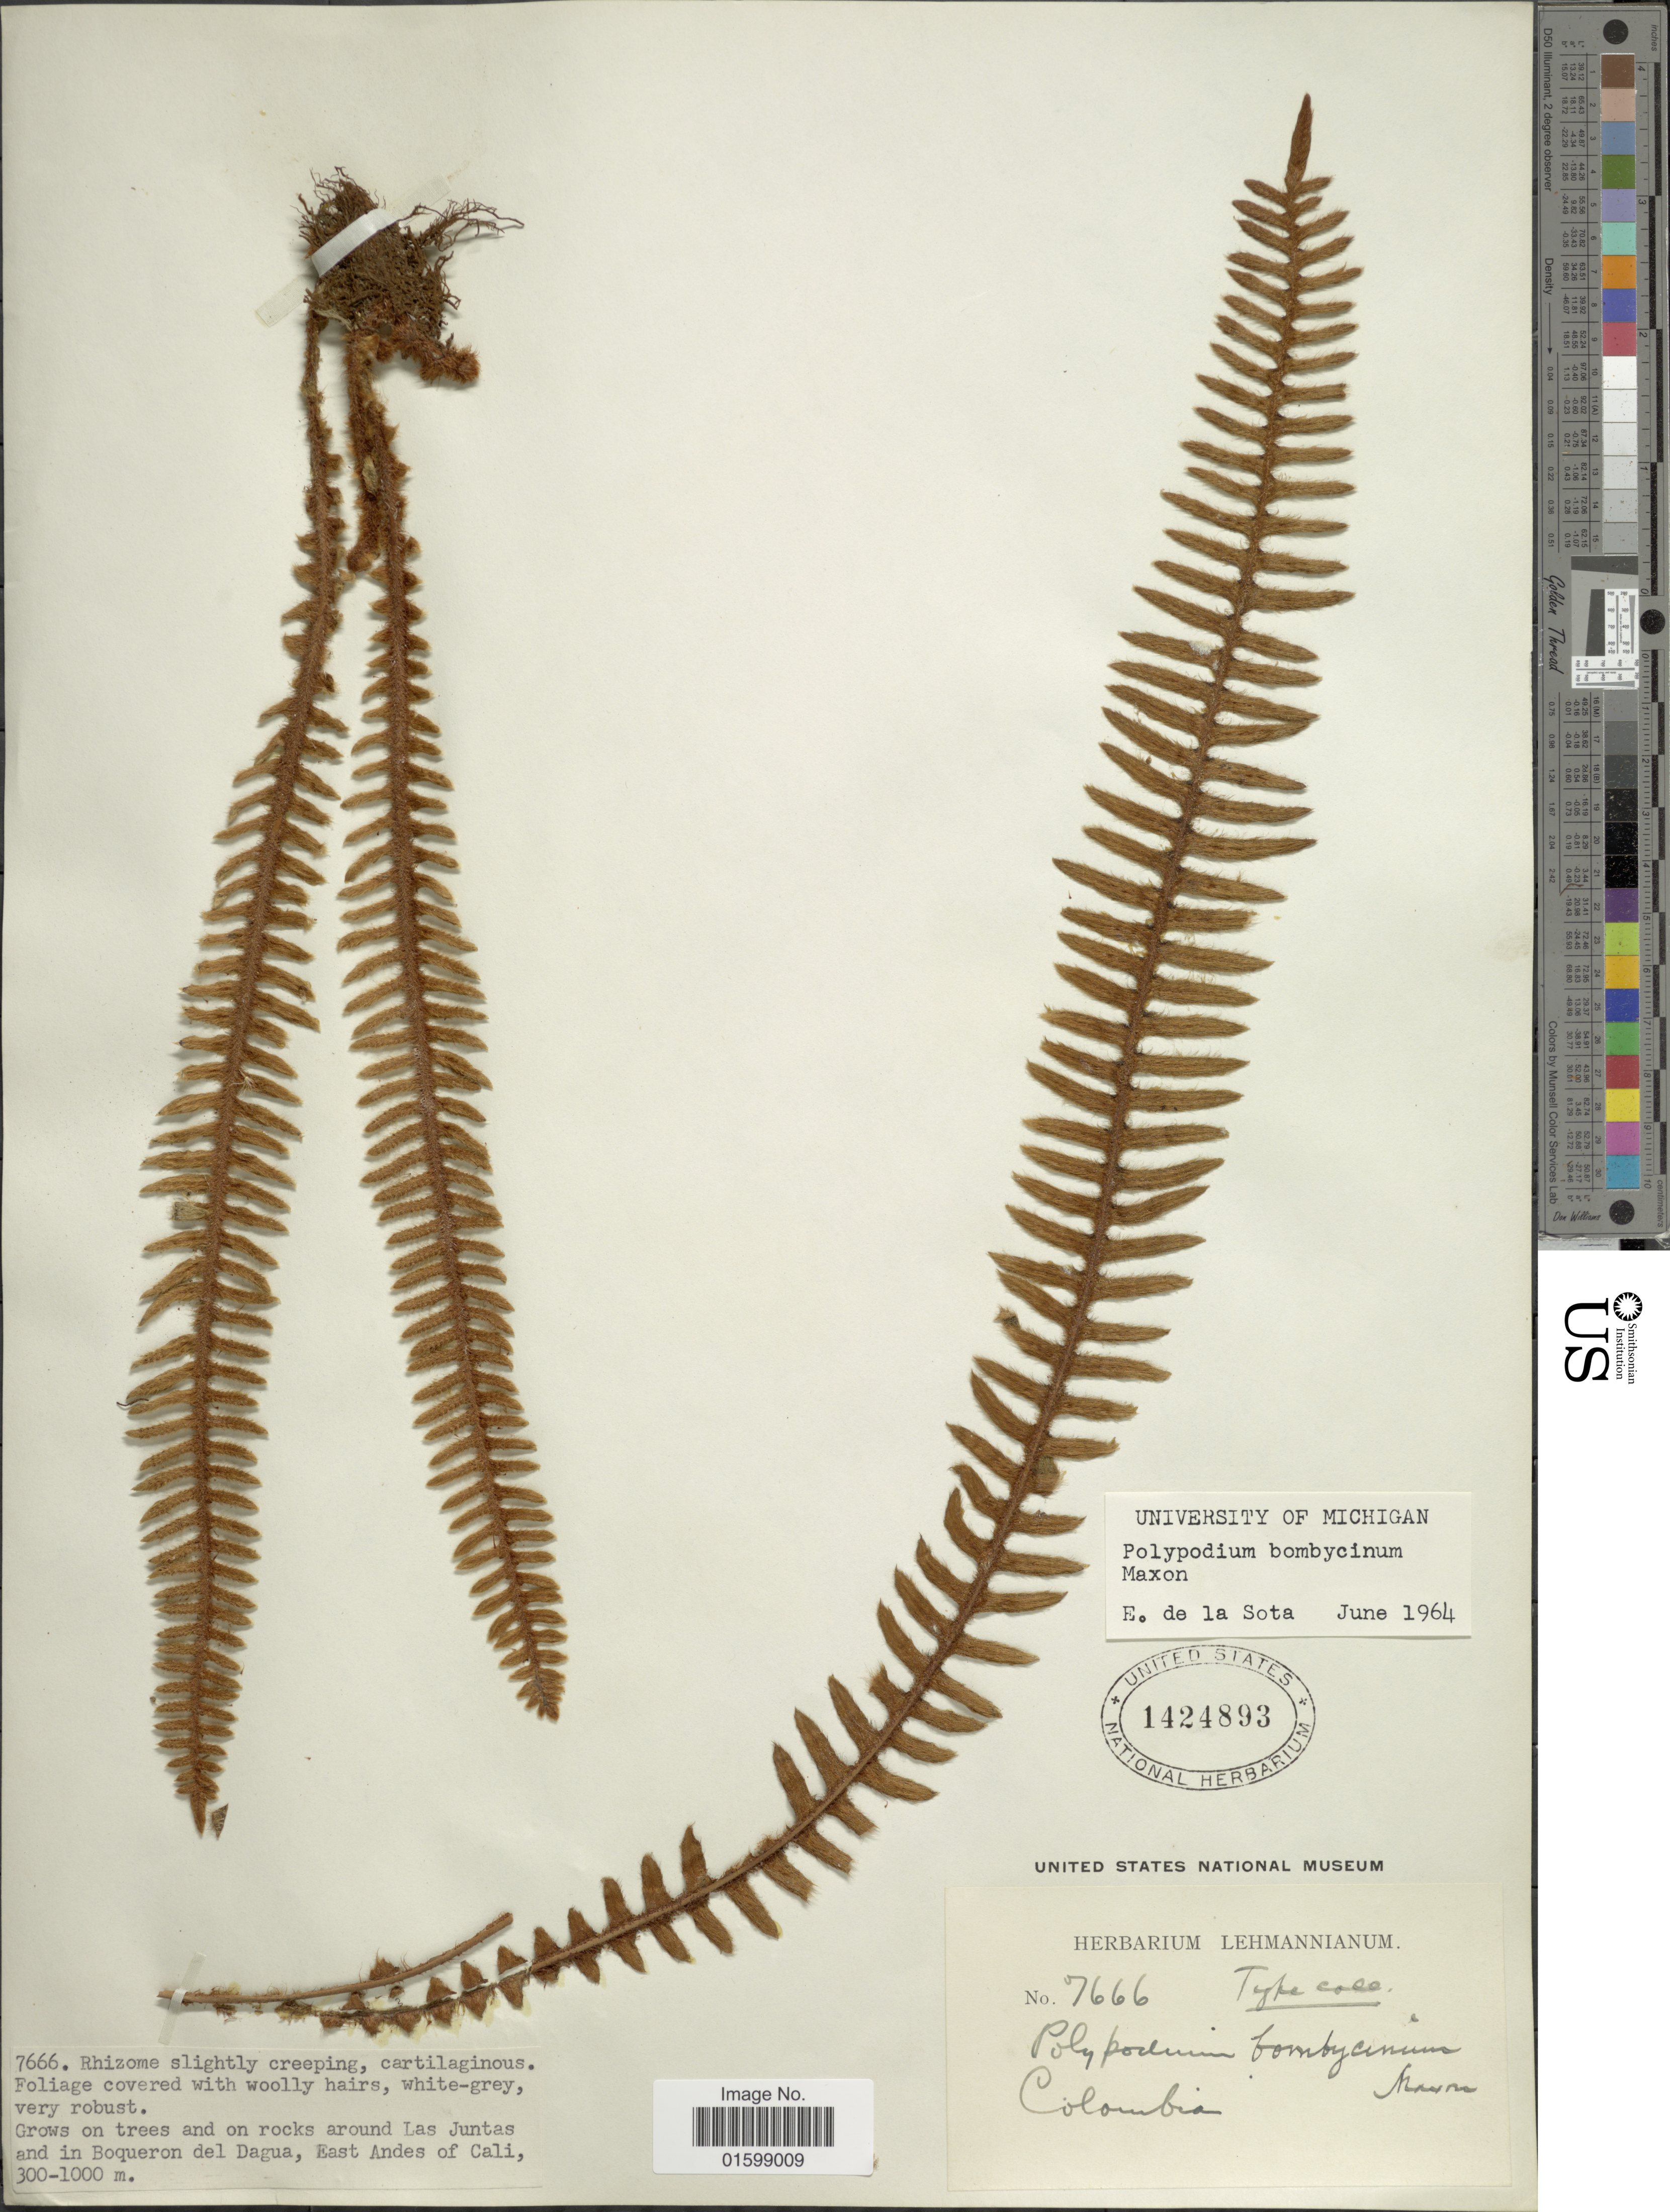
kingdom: Plantae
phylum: Tracheophyta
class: Polypodiopsida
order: Polypodiales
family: Polypodiaceae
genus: Pleopeltis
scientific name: Pleopeltis bombycina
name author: (Maxon) A.R. Sm.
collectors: ex herb. Lehmannianum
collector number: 7666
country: Colombia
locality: Grows on trees and on rocks around Las Juntas and in Boqueron del Dagua, East Andes of Cali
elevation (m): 300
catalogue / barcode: US 1424893